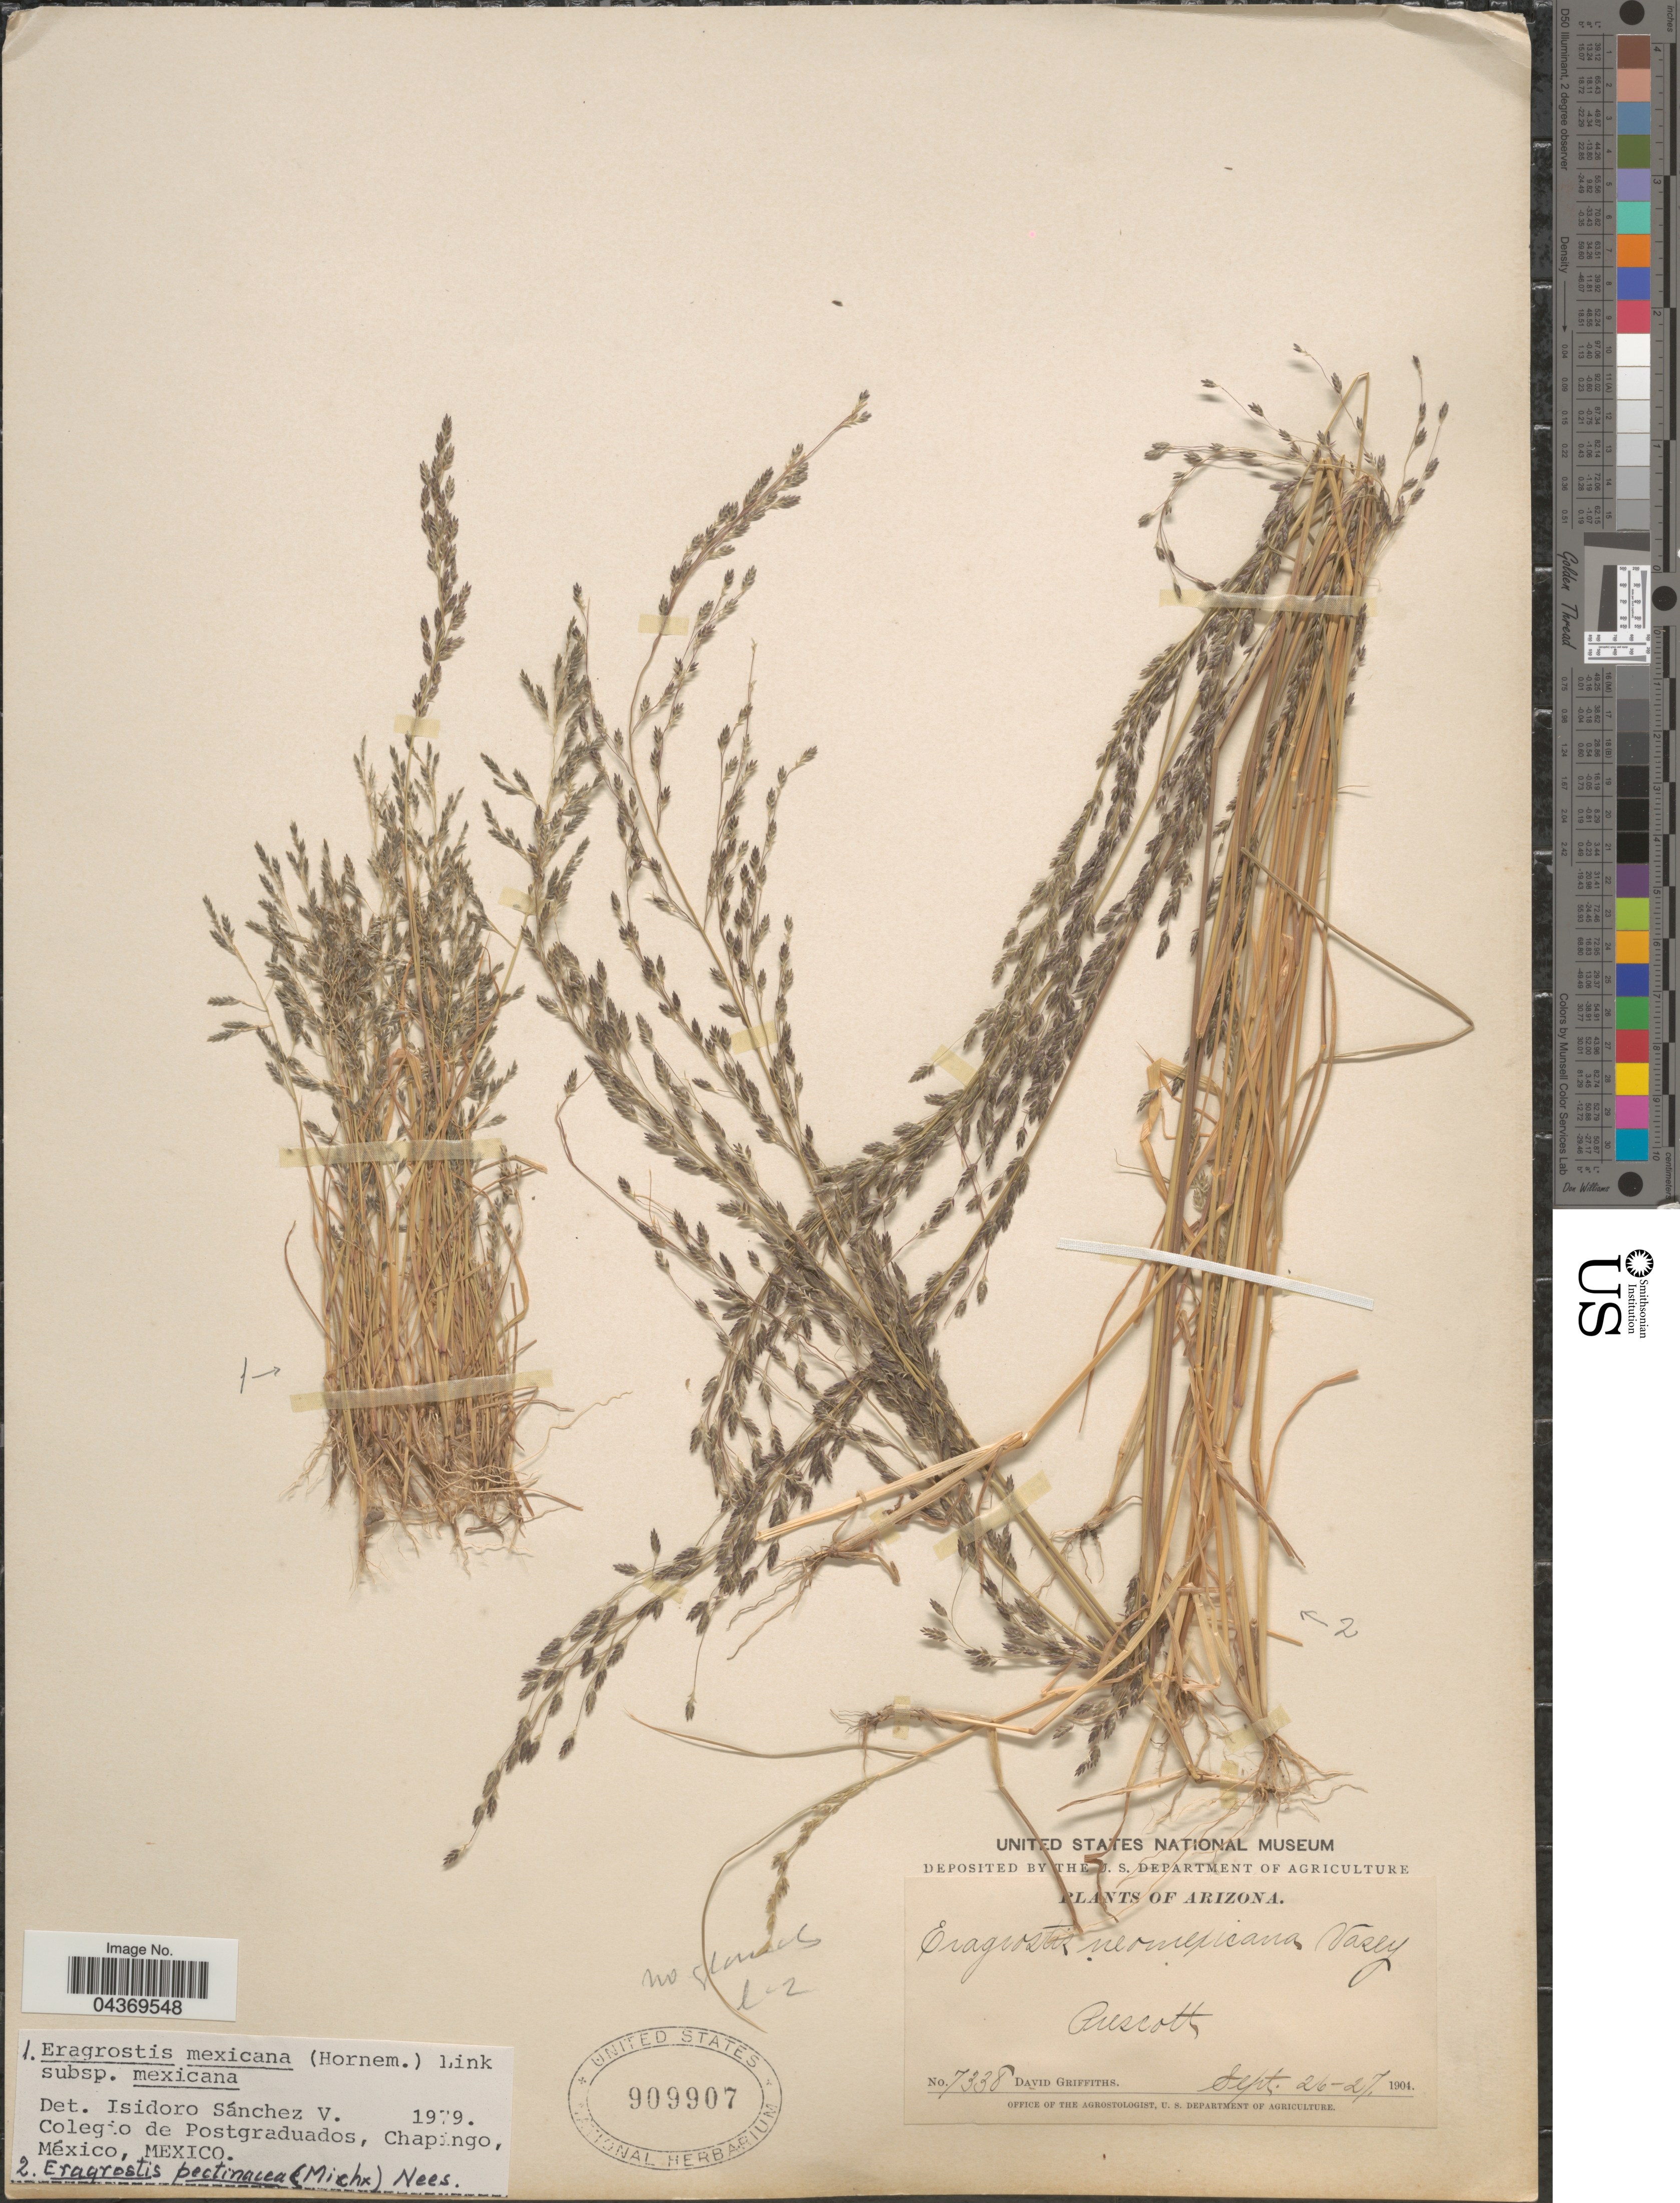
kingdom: Plantae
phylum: Tracheophyta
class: Liliopsida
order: Poales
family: Poaceae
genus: Eragrostis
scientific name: Eragrostis mexicana subsp. mexicana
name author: (Hornem.) Link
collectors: D. Griffiths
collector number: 7338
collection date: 1904-09-26/1904-09-27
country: United States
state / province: Arizona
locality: Prescott.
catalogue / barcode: US 909907